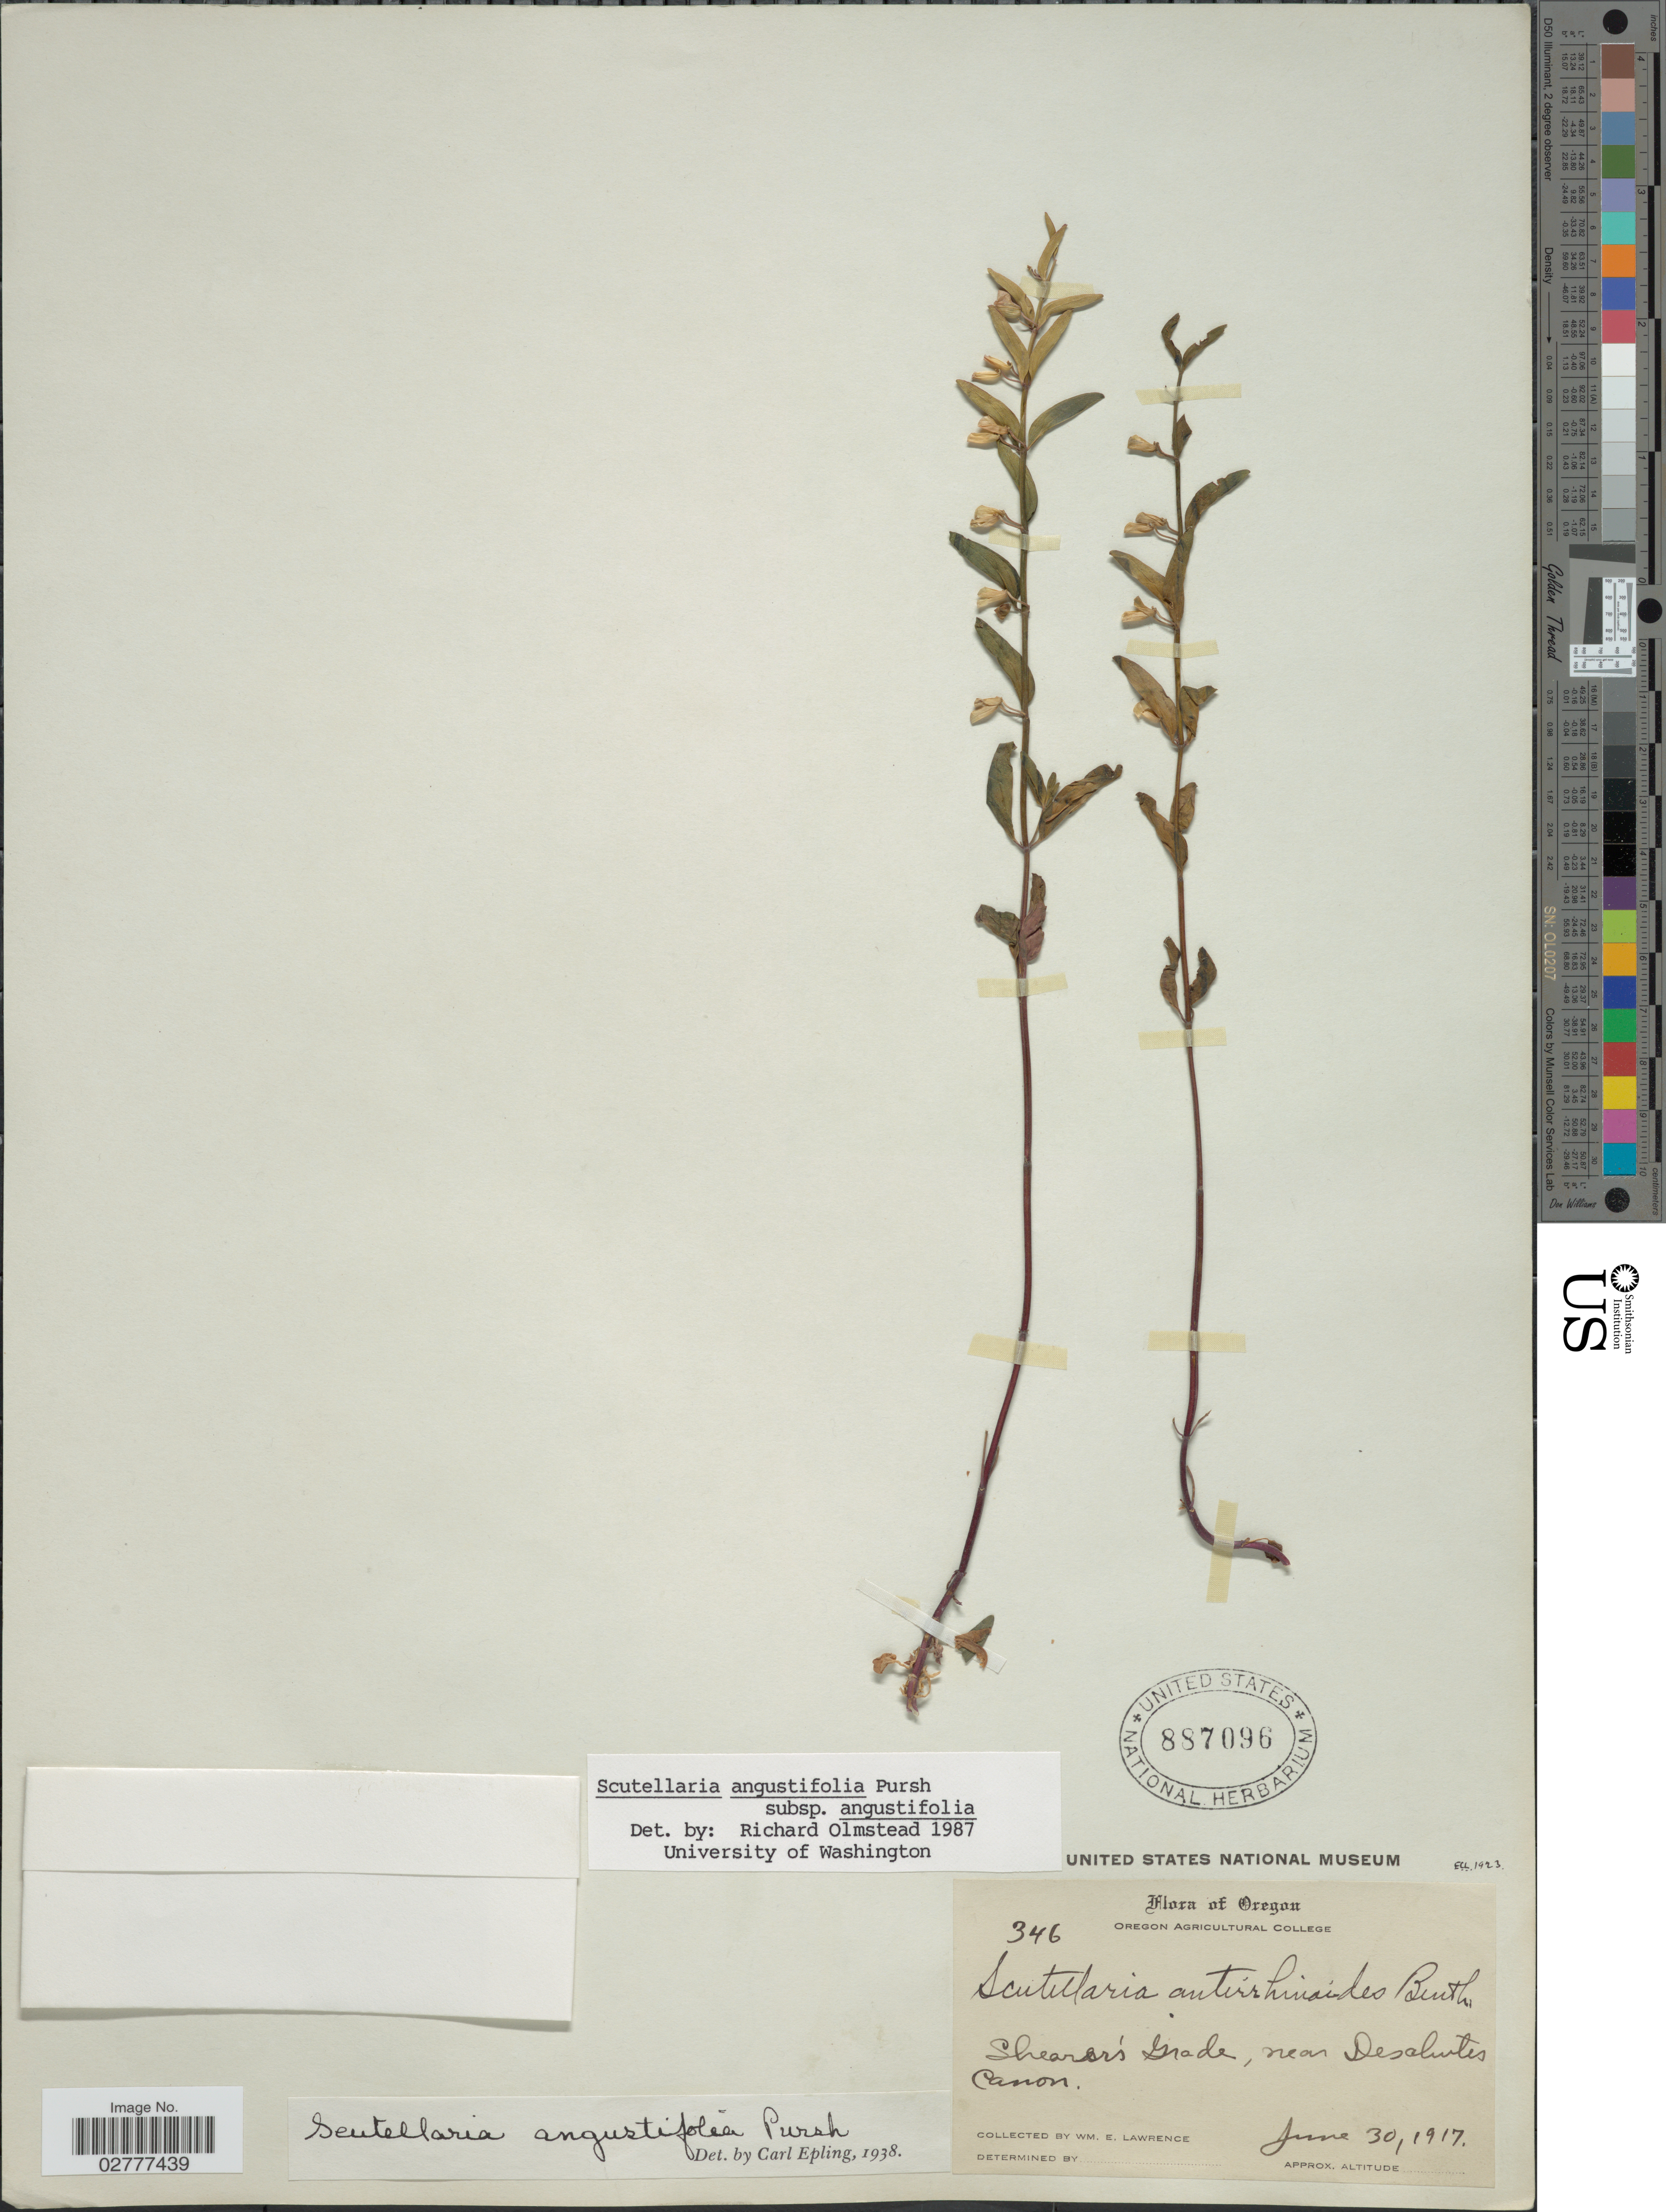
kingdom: Plantae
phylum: Tracheophyta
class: Magnoliopsida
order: Lamiales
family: Lamiaceae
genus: Scutellaria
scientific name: Scutellaria angustifolia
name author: Pursh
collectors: W. Lawrence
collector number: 346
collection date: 1917-06-30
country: United States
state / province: Oregon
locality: Shearer's Grade, near Dechutes Canon.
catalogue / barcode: US 887096